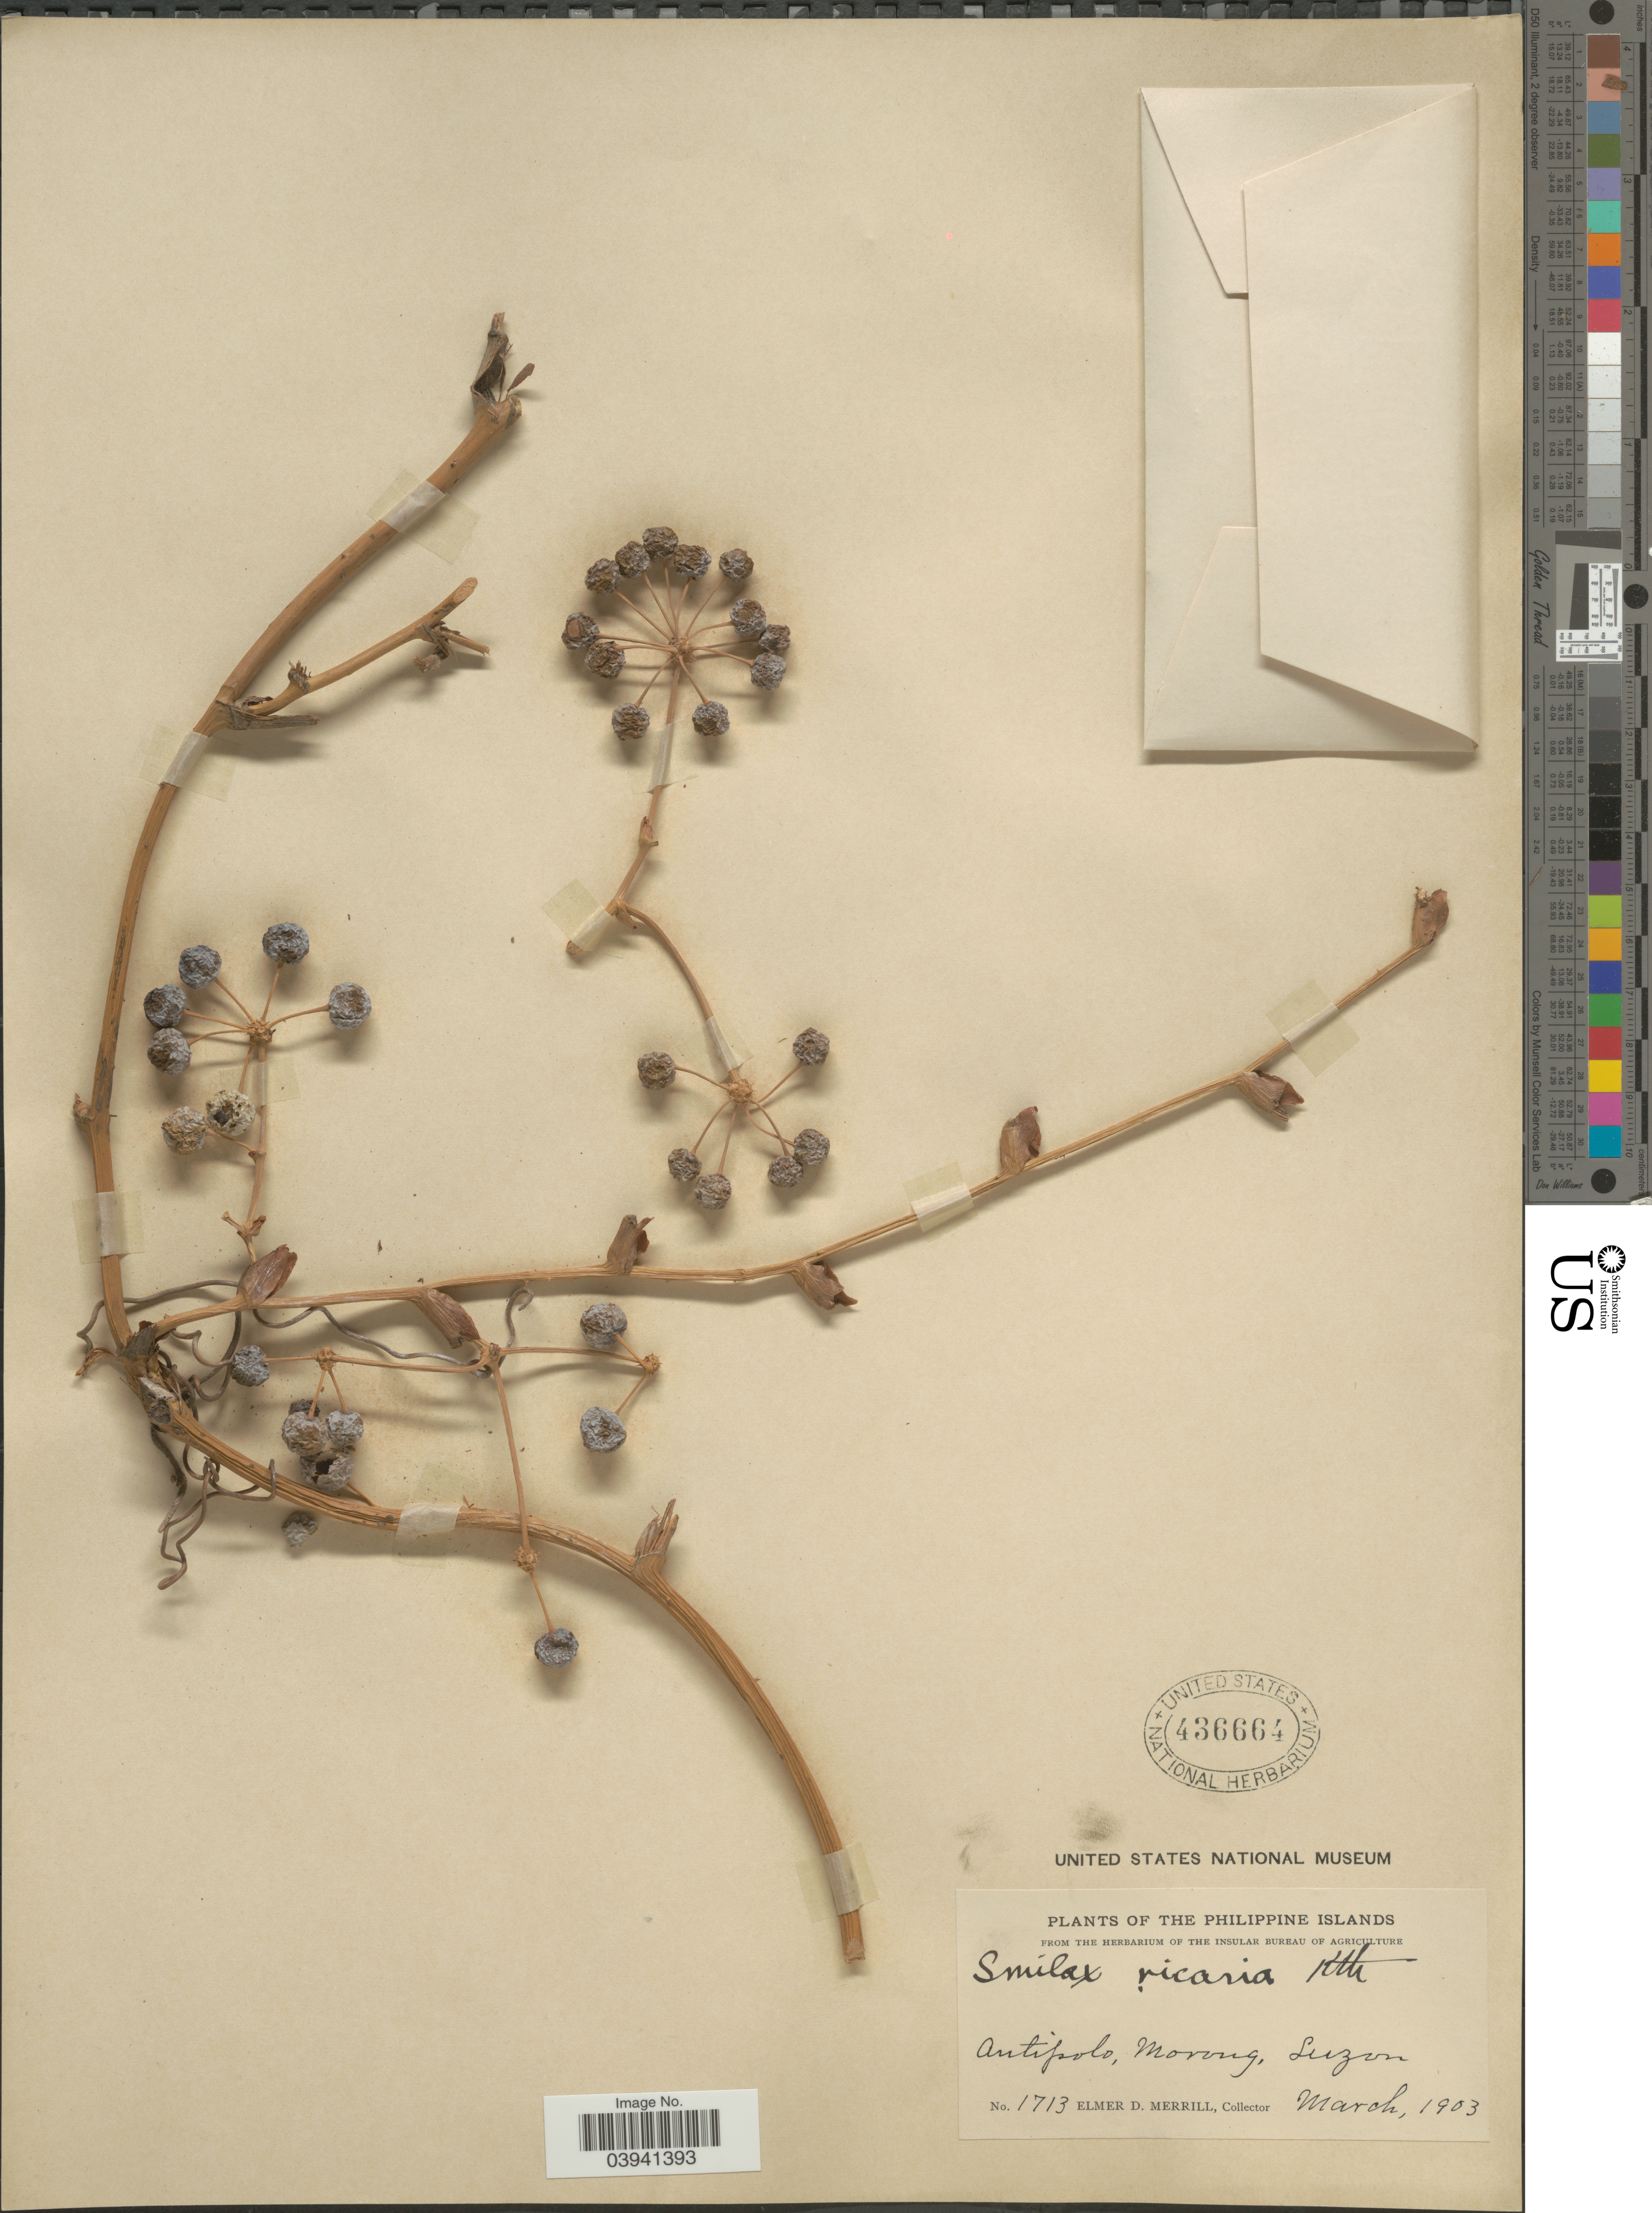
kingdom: Plantae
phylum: Tracheophyta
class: Liliopsida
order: Liliales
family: Smilacaceae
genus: Smilax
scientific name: Smilax leucophylla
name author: Blume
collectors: E. D. Merrill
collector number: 1713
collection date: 1903-03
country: Philippines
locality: Philippine Islands. Antipolo, Morong, Luzon.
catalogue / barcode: US 436664